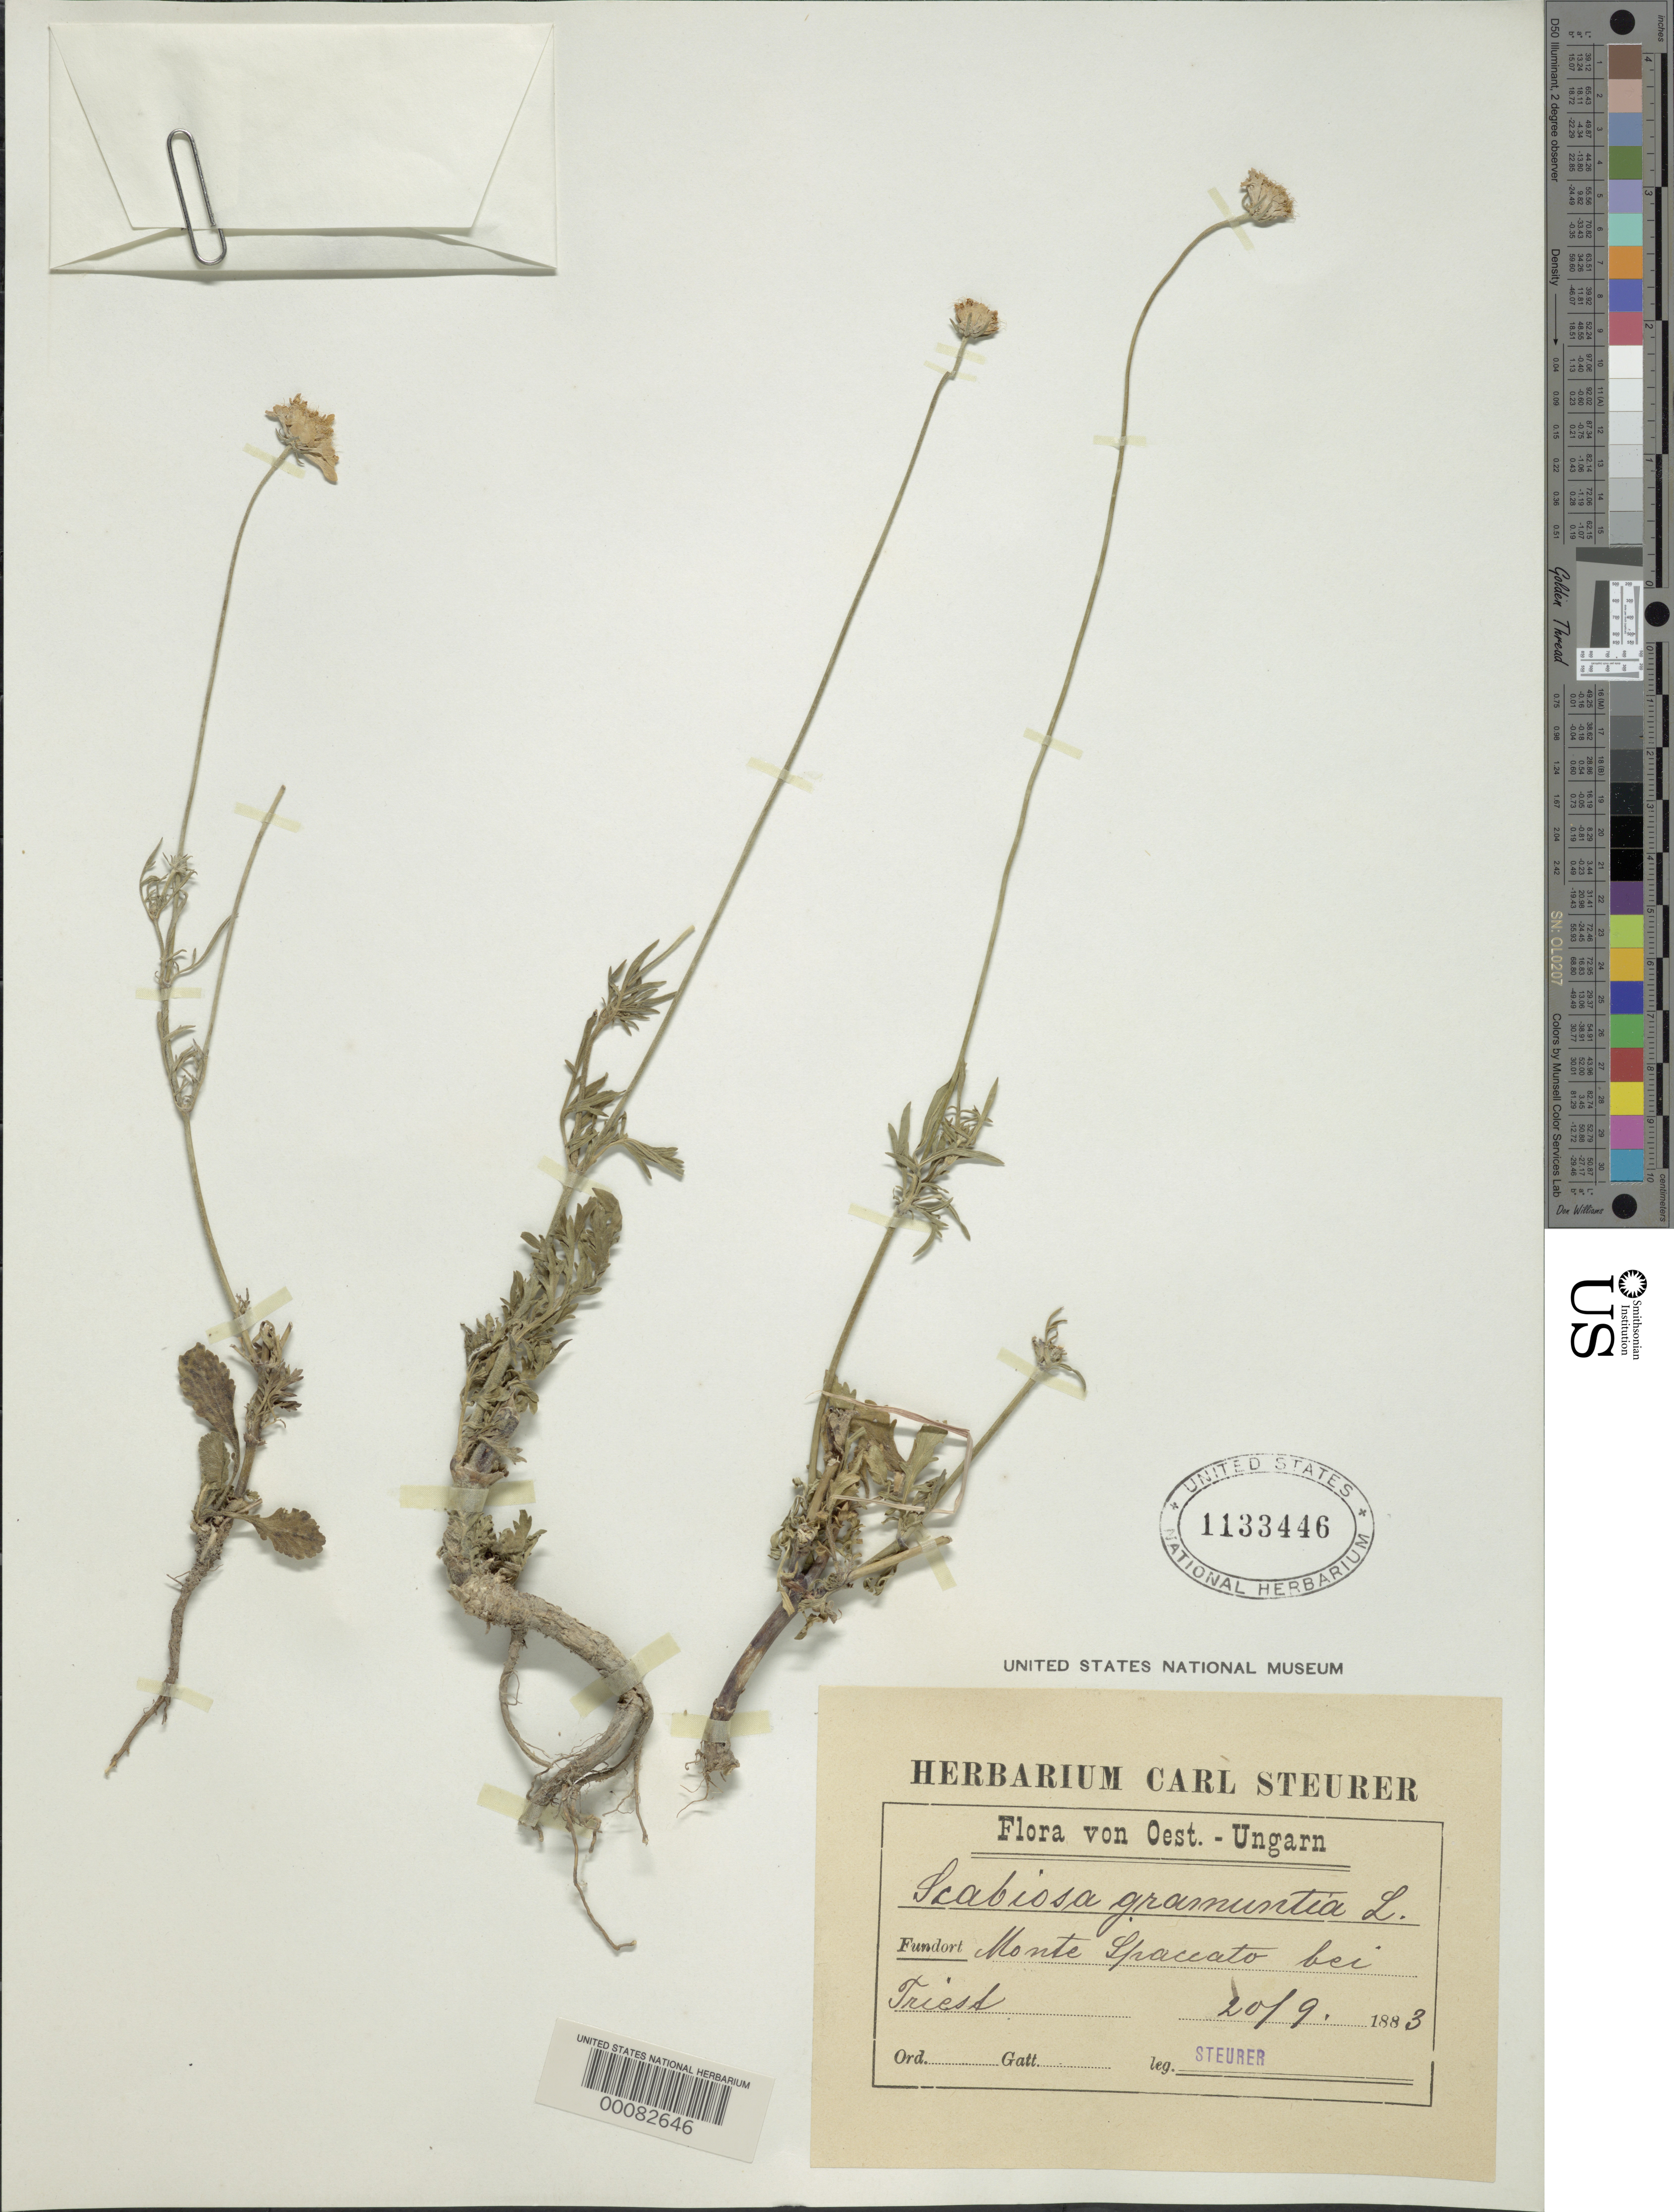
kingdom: Plantae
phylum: Tracheophyta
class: Magnoliopsida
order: Dipsacales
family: Caprifoliaceae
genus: Scabiosa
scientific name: Scabiosa gramuntia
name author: L.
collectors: C. Steurer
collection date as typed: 02 Sep 1883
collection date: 1883-09-02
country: Italy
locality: Triest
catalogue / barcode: US 1133446